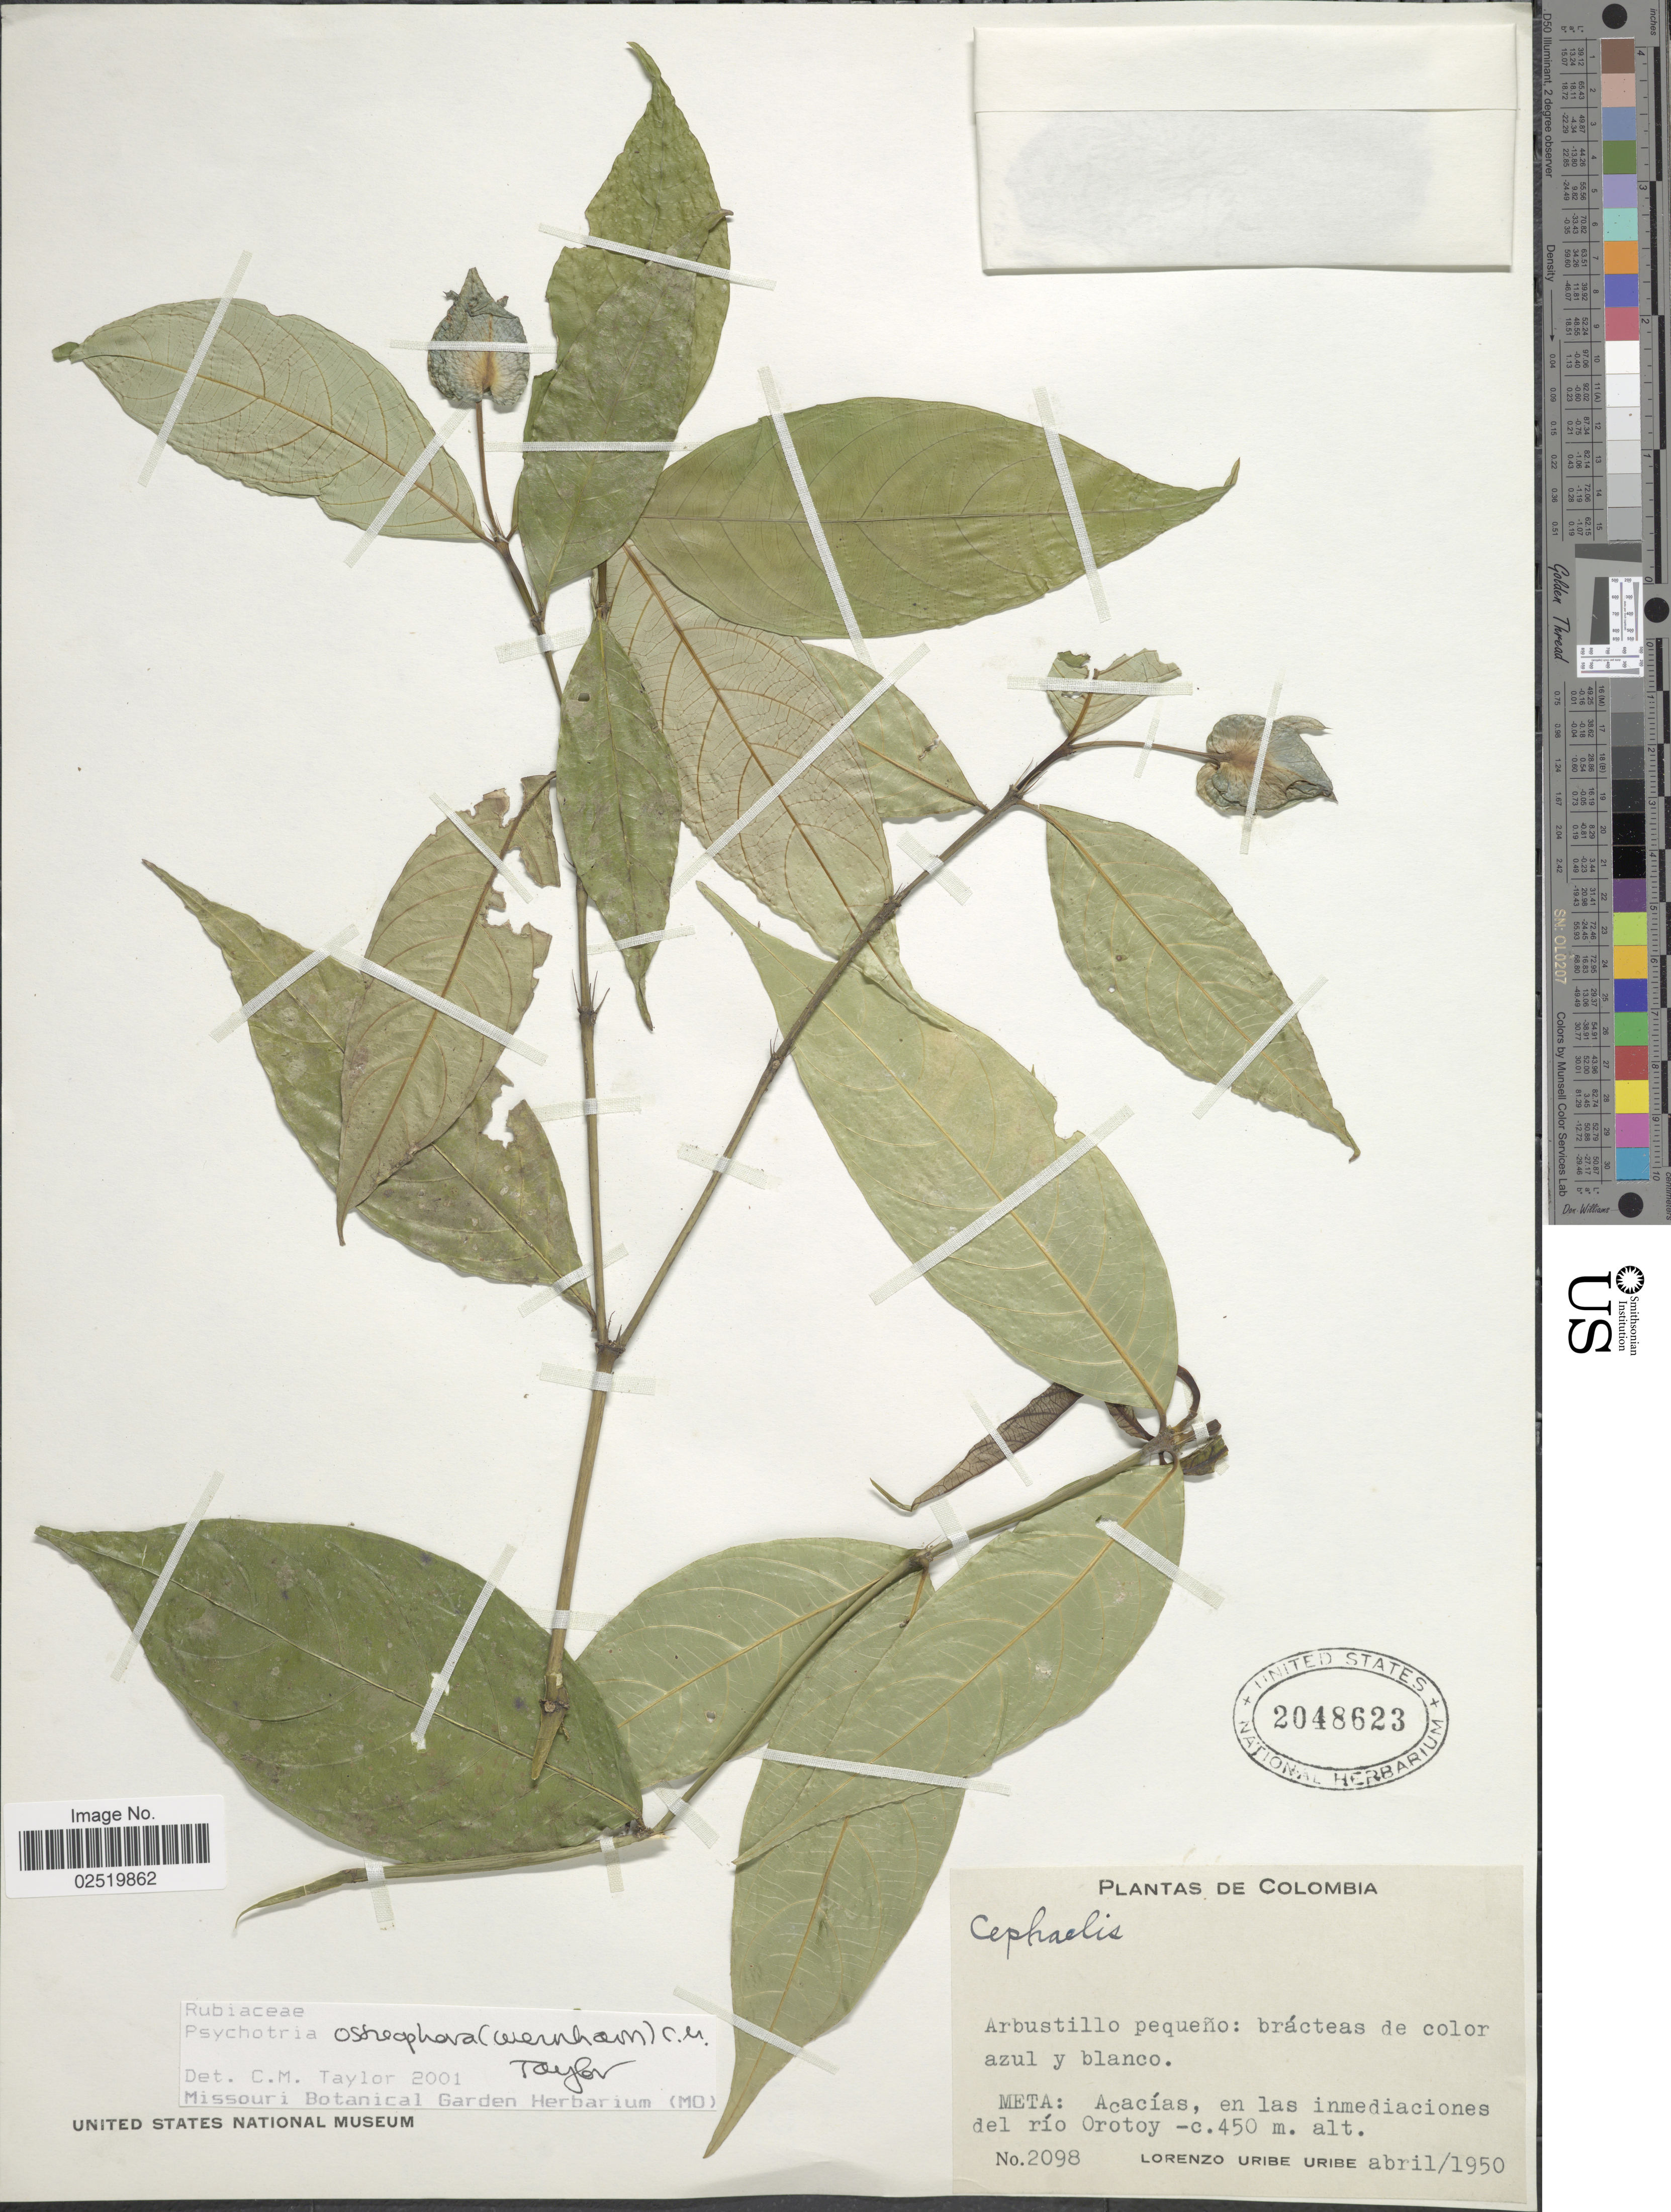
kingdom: Plantae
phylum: Tracheophyta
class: Magnoliopsida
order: Gentianales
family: Rubiaceae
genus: Psychotria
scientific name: Psychotria ostreophora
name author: (Wernham) C.M. Taylor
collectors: L. Uribe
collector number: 2098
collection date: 1950-04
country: Colombia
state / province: Meta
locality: Acacias, en las inmediaciones del rio Orotoy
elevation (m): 450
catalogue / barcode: US 2048623